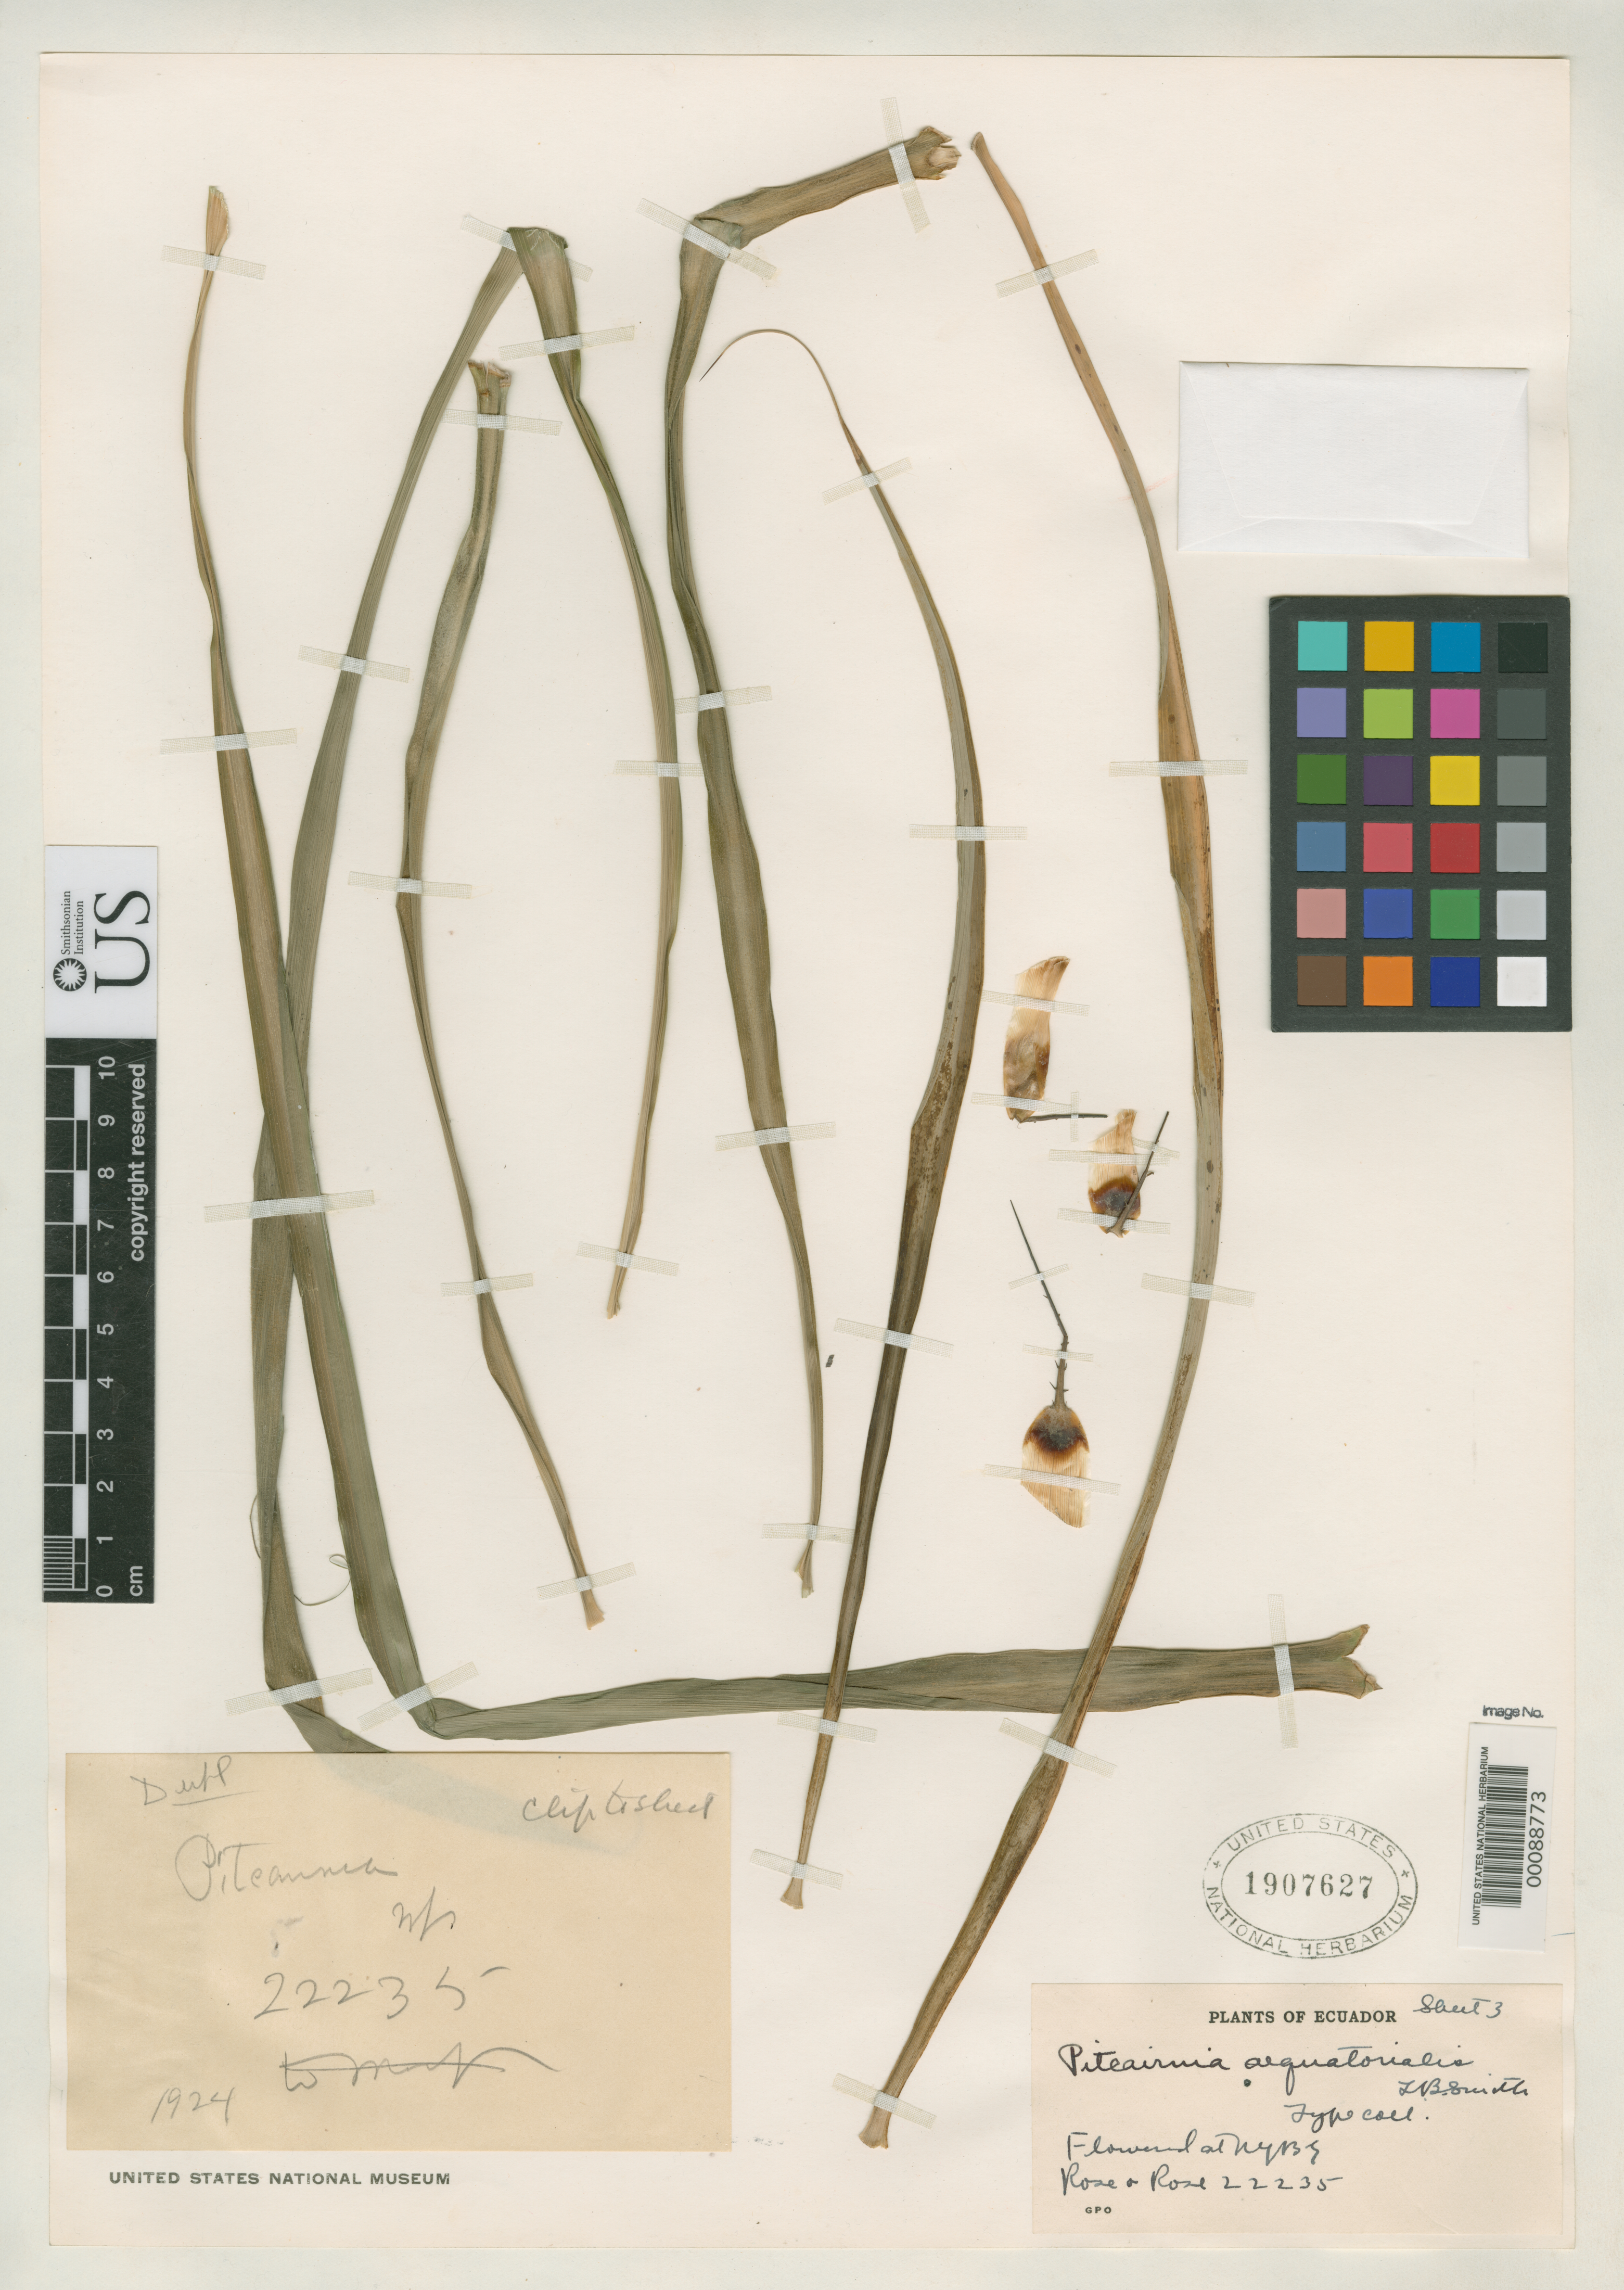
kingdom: Plantae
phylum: Tracheophyta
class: Liliopsida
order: Poales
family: Bromeliaceae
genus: Pitcairnia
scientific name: Pitcairnia aequatorialis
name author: L.B. Sm.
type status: Isotype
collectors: J. N. Rose & G. Rose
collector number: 22235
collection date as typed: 19 Aug 1918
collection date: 1918-08-19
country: Ecuador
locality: Huigra, Hacienda de Licay.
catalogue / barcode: US 1907627